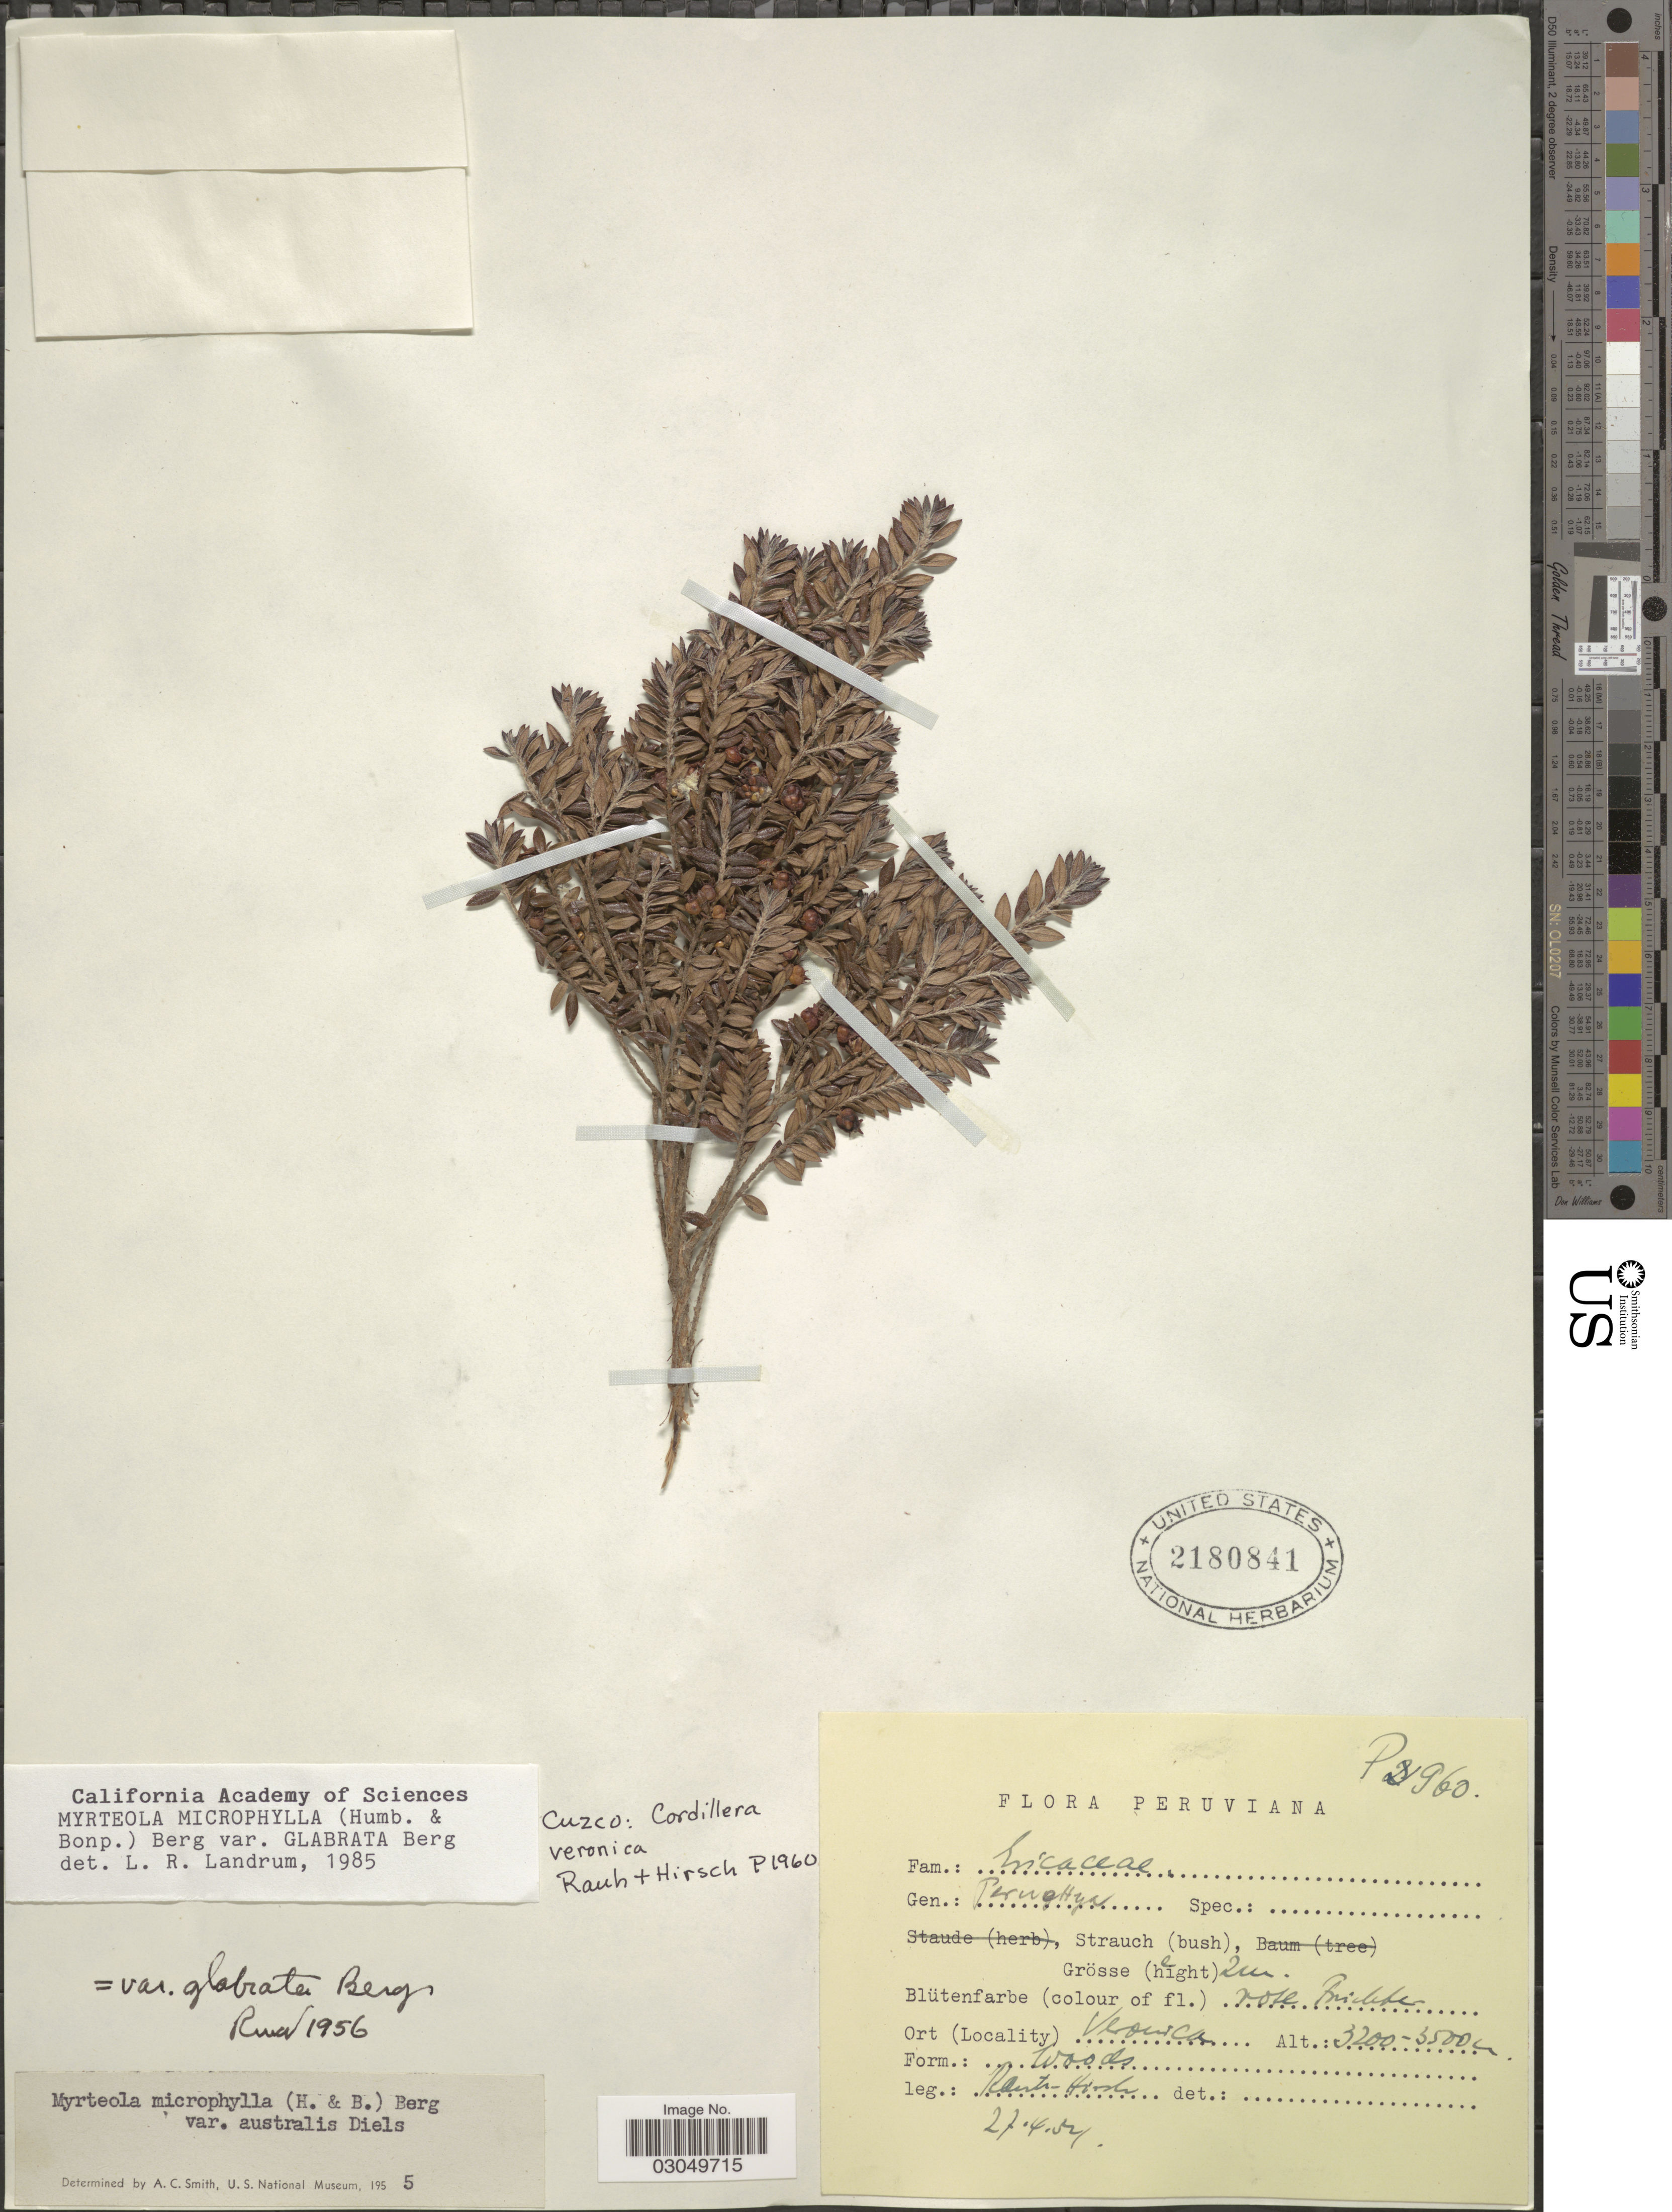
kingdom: Plantae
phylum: Tracheophyta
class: Magnoliopsida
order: Myrtales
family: Myrtaceae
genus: Myrteola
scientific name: Myrteola microphylla var. glabrata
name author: O. Berg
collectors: -. Rauh & Hirsch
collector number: P1960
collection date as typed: Transcribed d/m/y: 27/4/57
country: Peru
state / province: Cusco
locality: Cordillera. Veronica.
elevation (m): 3200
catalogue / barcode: US 2180841